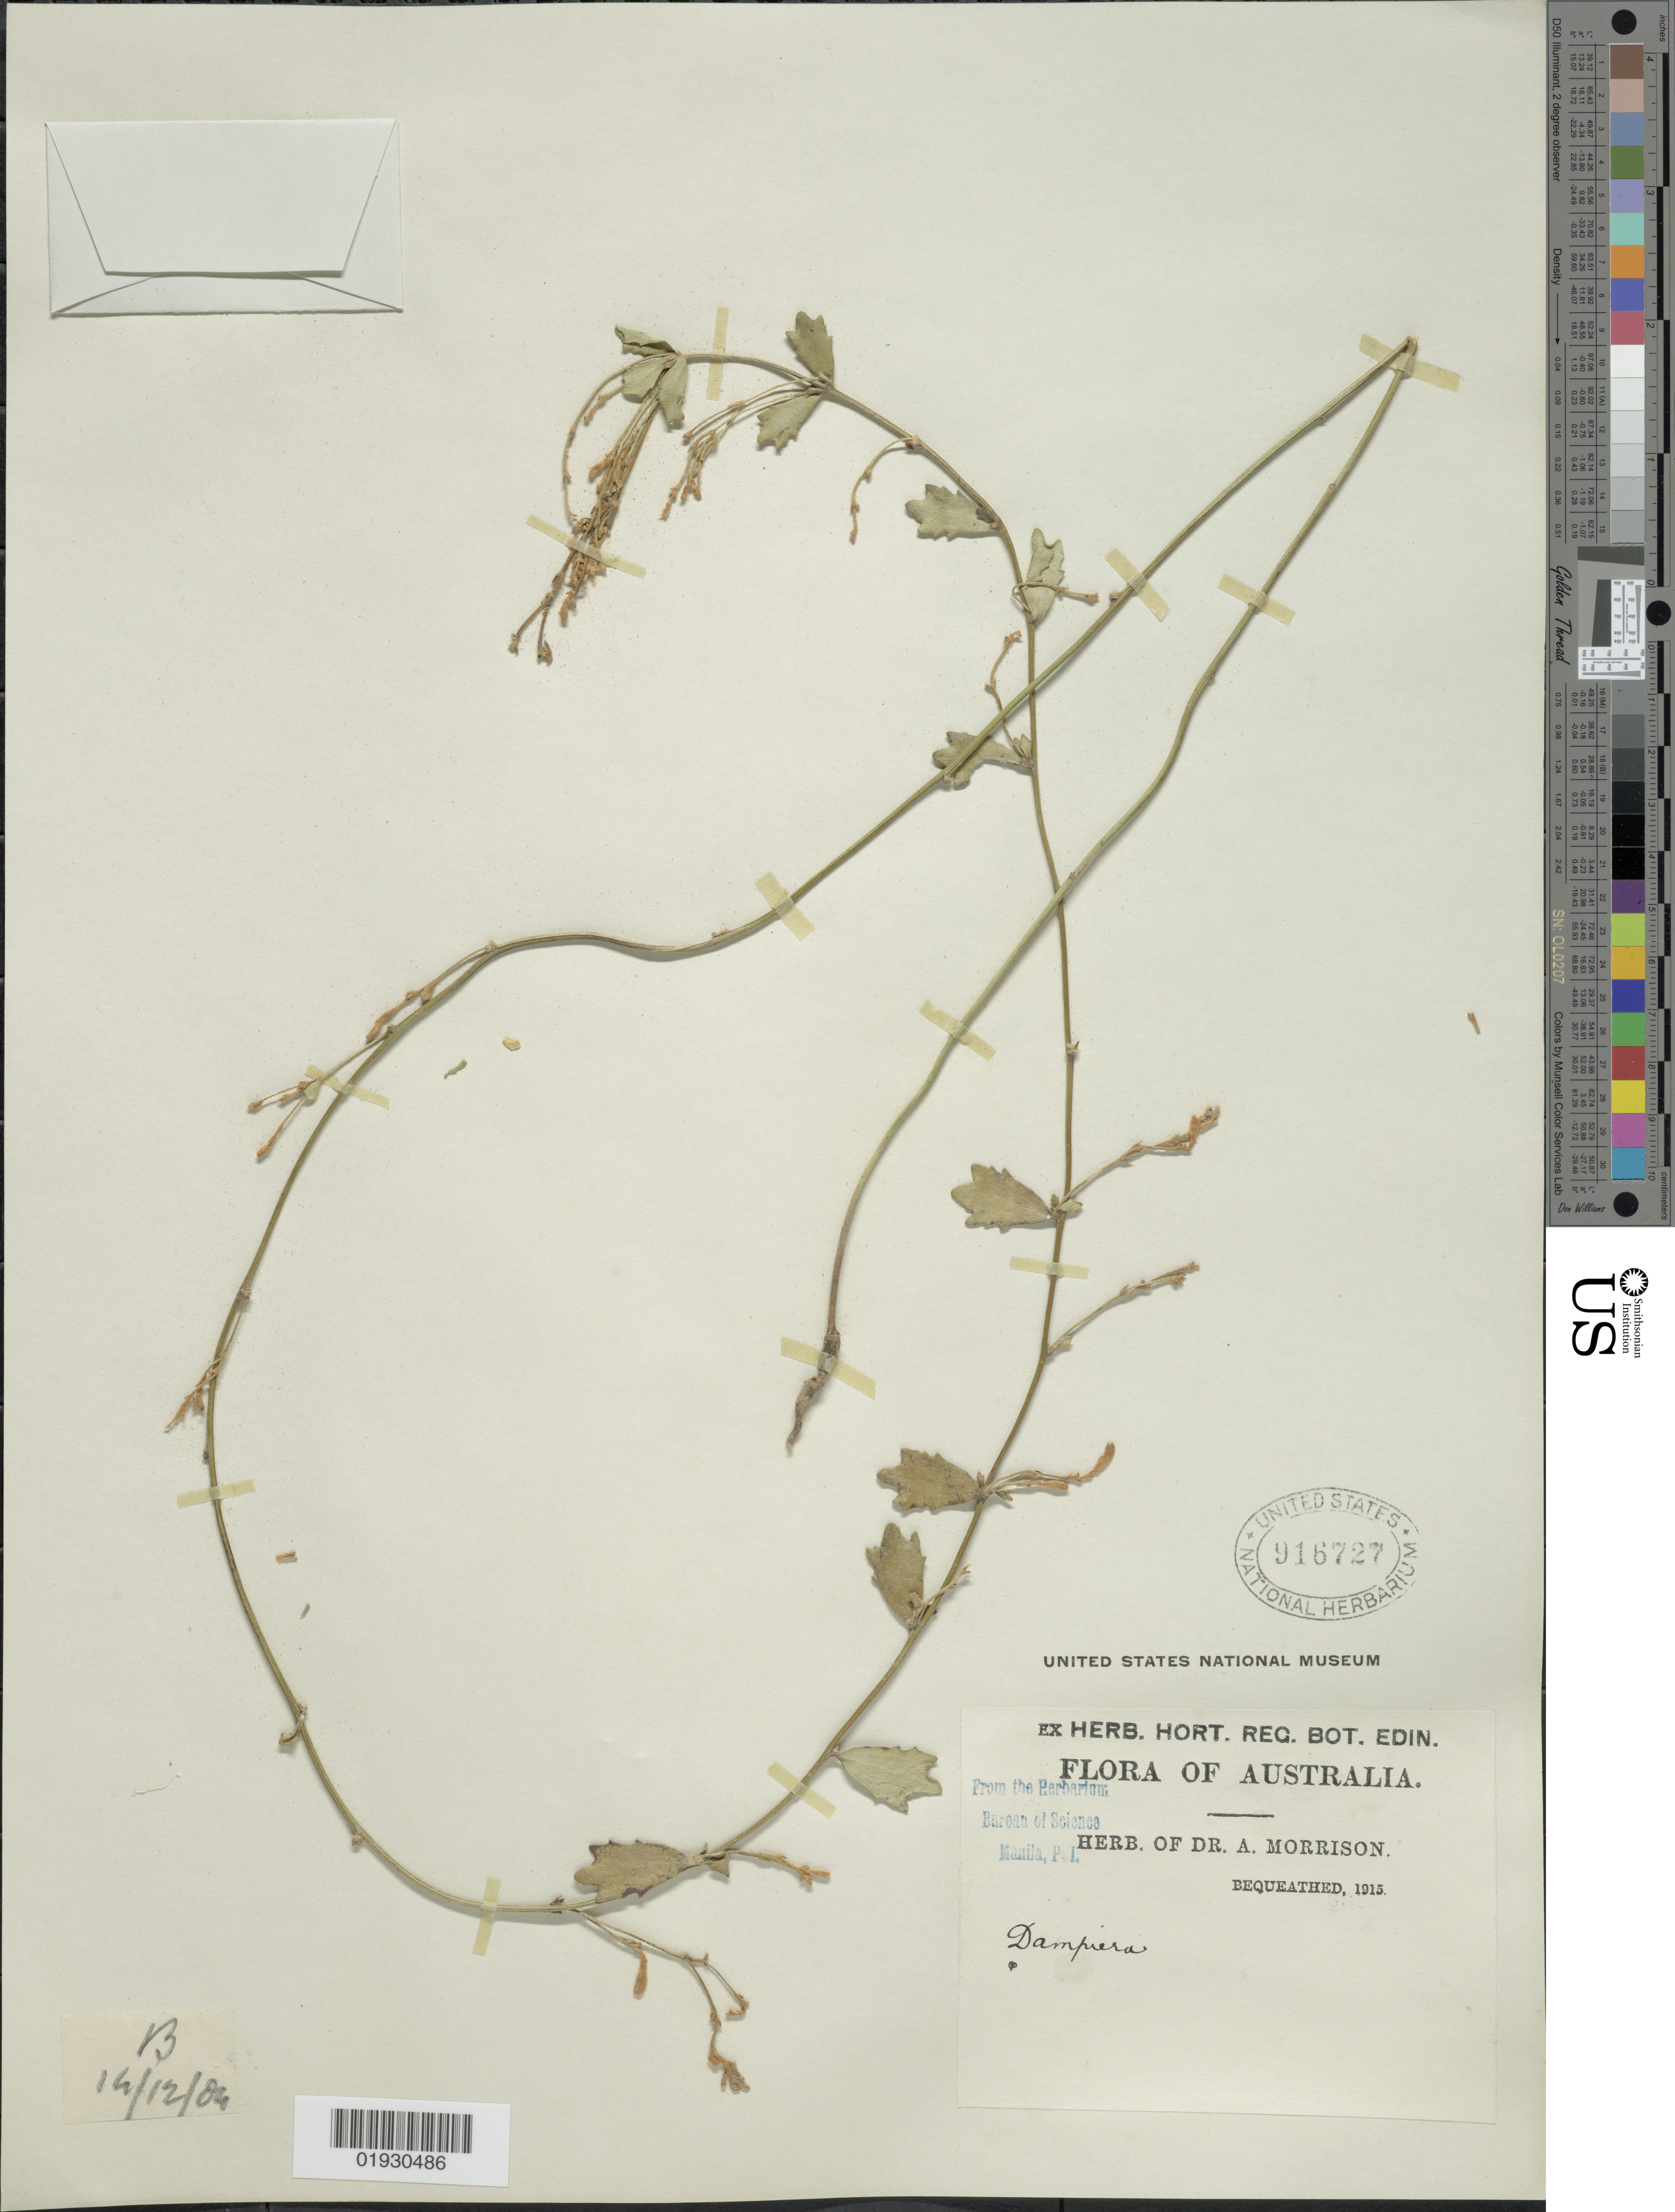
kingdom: Plantae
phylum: Tracheophyta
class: Magnoliopsida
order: Asterales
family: Goodeniaceae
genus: Dampiera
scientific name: Dampiera sp.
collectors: ex herb. Dr. A. Morrison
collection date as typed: Transcribed d/m/y: 14/12/4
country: Australia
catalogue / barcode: US 916727